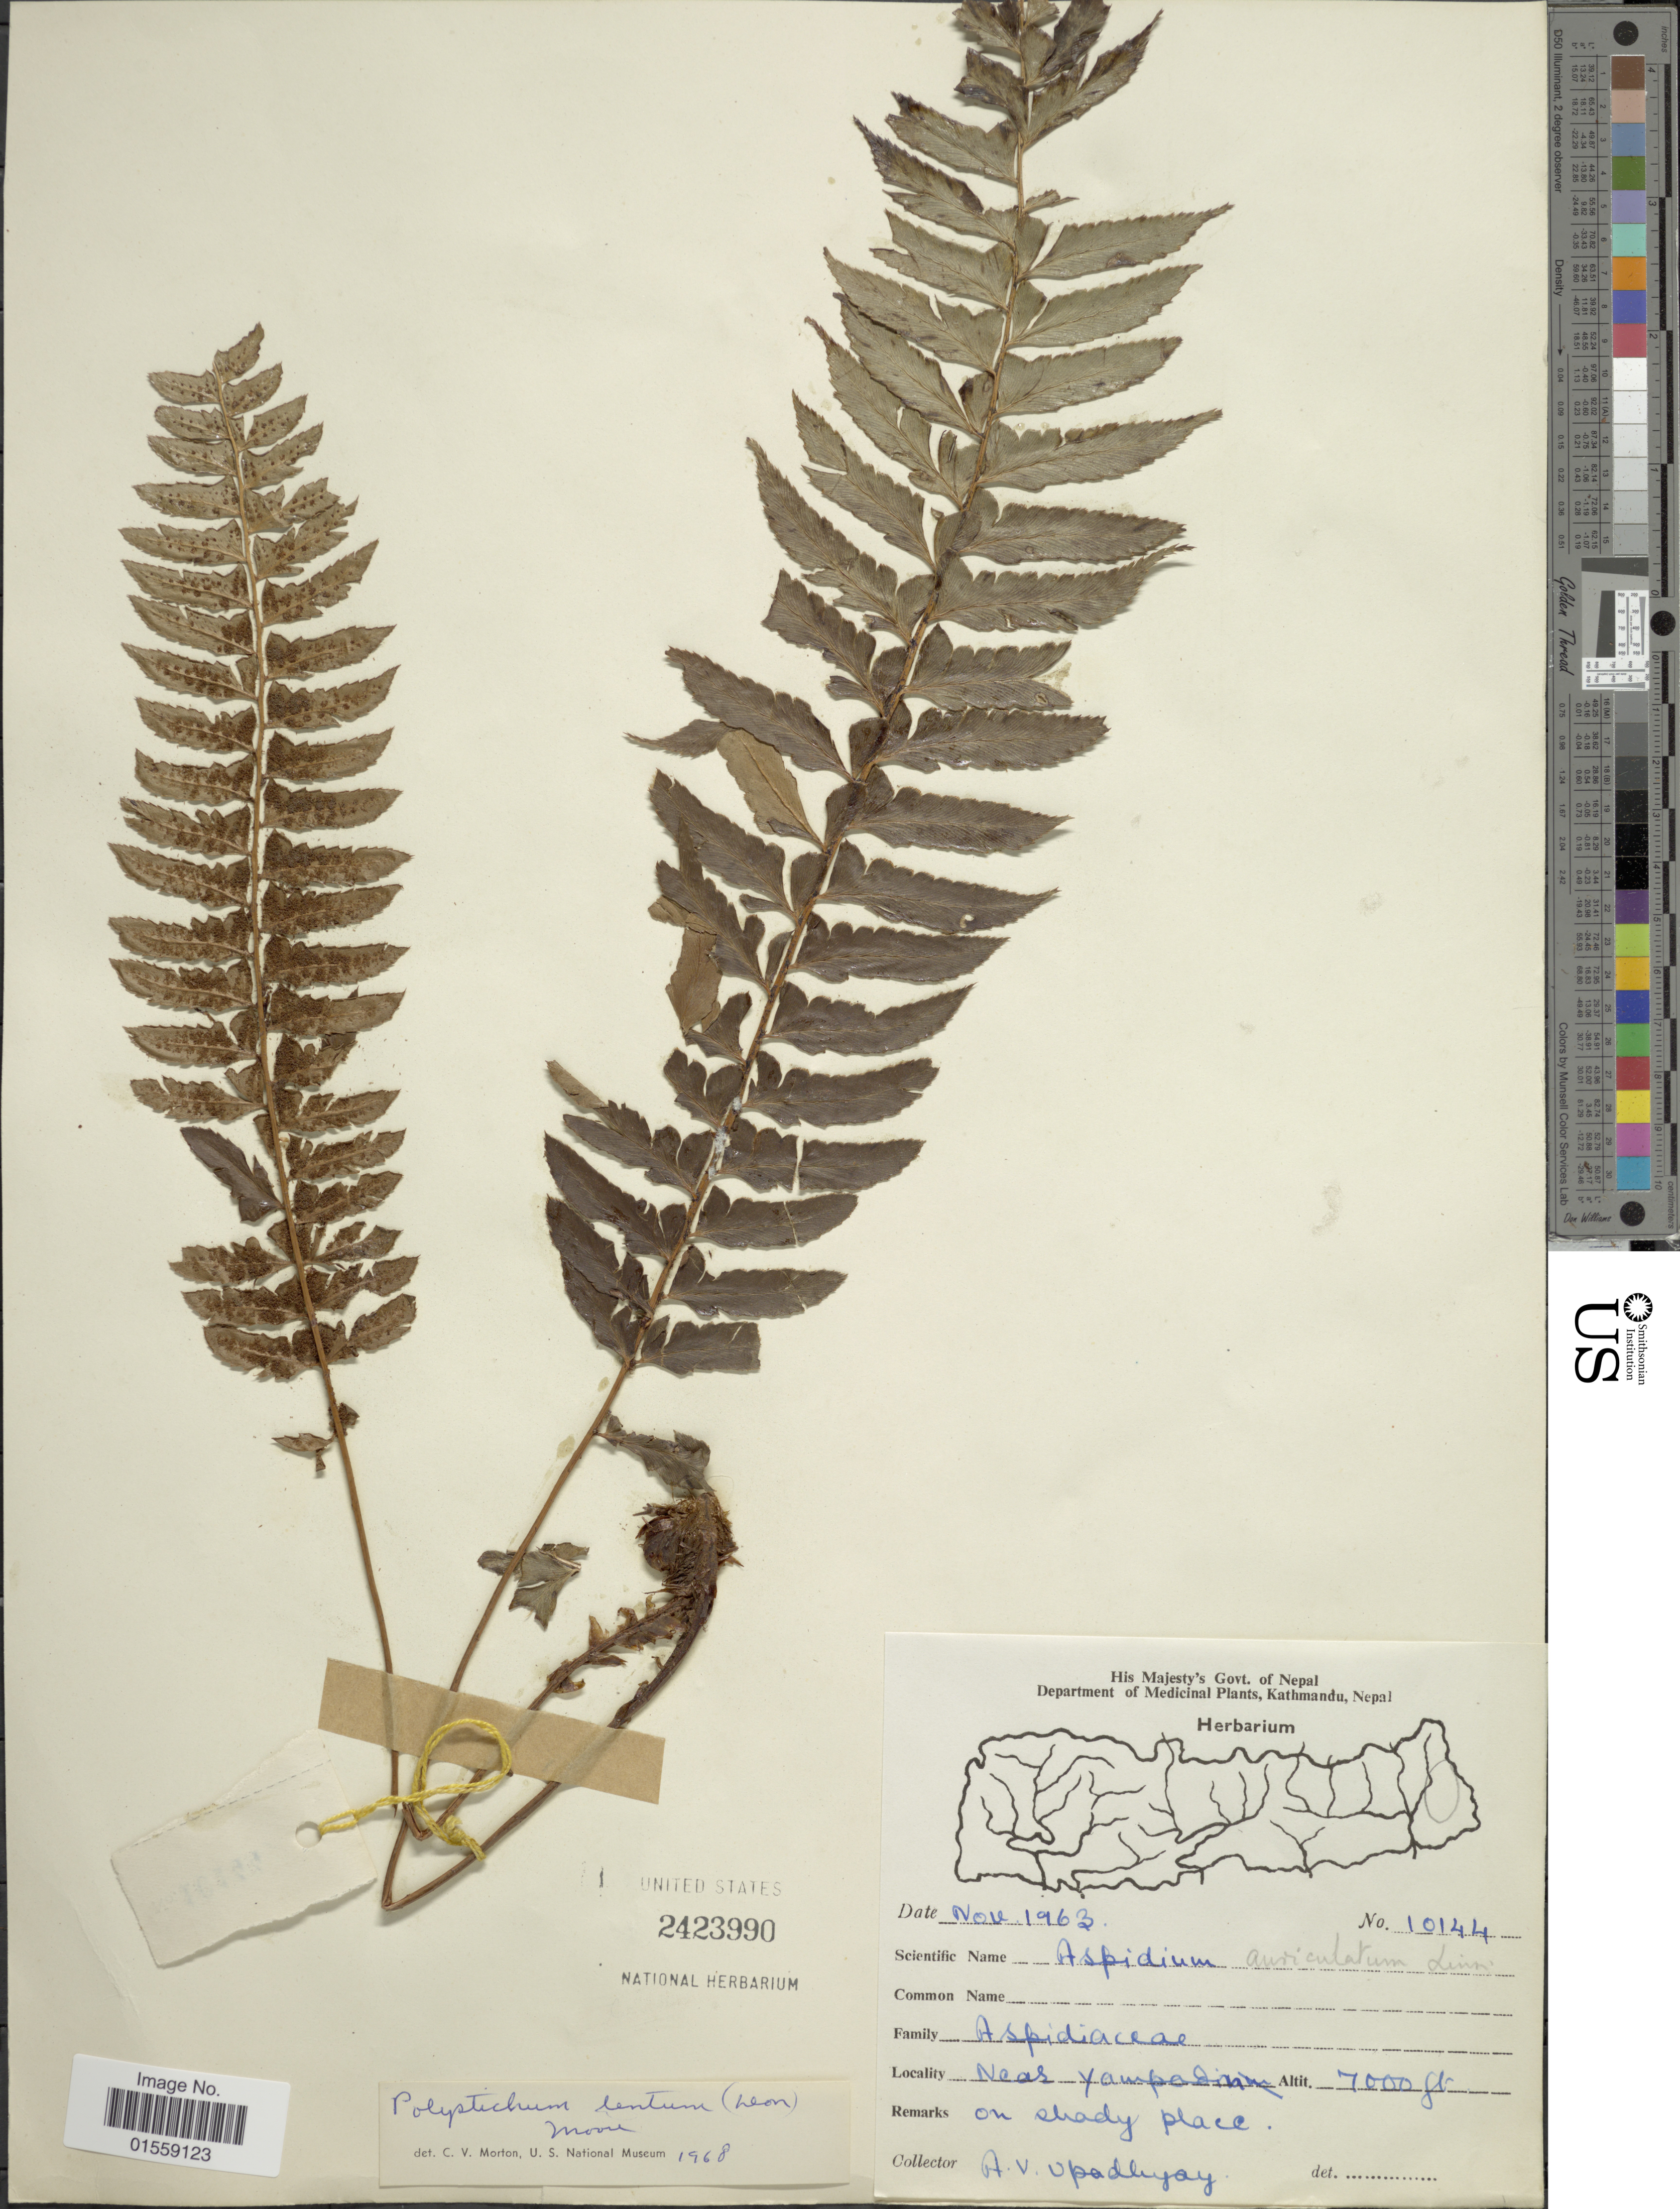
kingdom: Plantae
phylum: Tracheophyta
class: Polypodiopsida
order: Polypodiales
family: Dryopteridaceae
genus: Polystichum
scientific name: Polystichum lentum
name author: (D. Don) T. Moore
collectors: A. Upadhya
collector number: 10144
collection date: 1963-11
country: Nepal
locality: Near Yampadina [interpreted]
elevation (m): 2134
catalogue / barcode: US 2423990